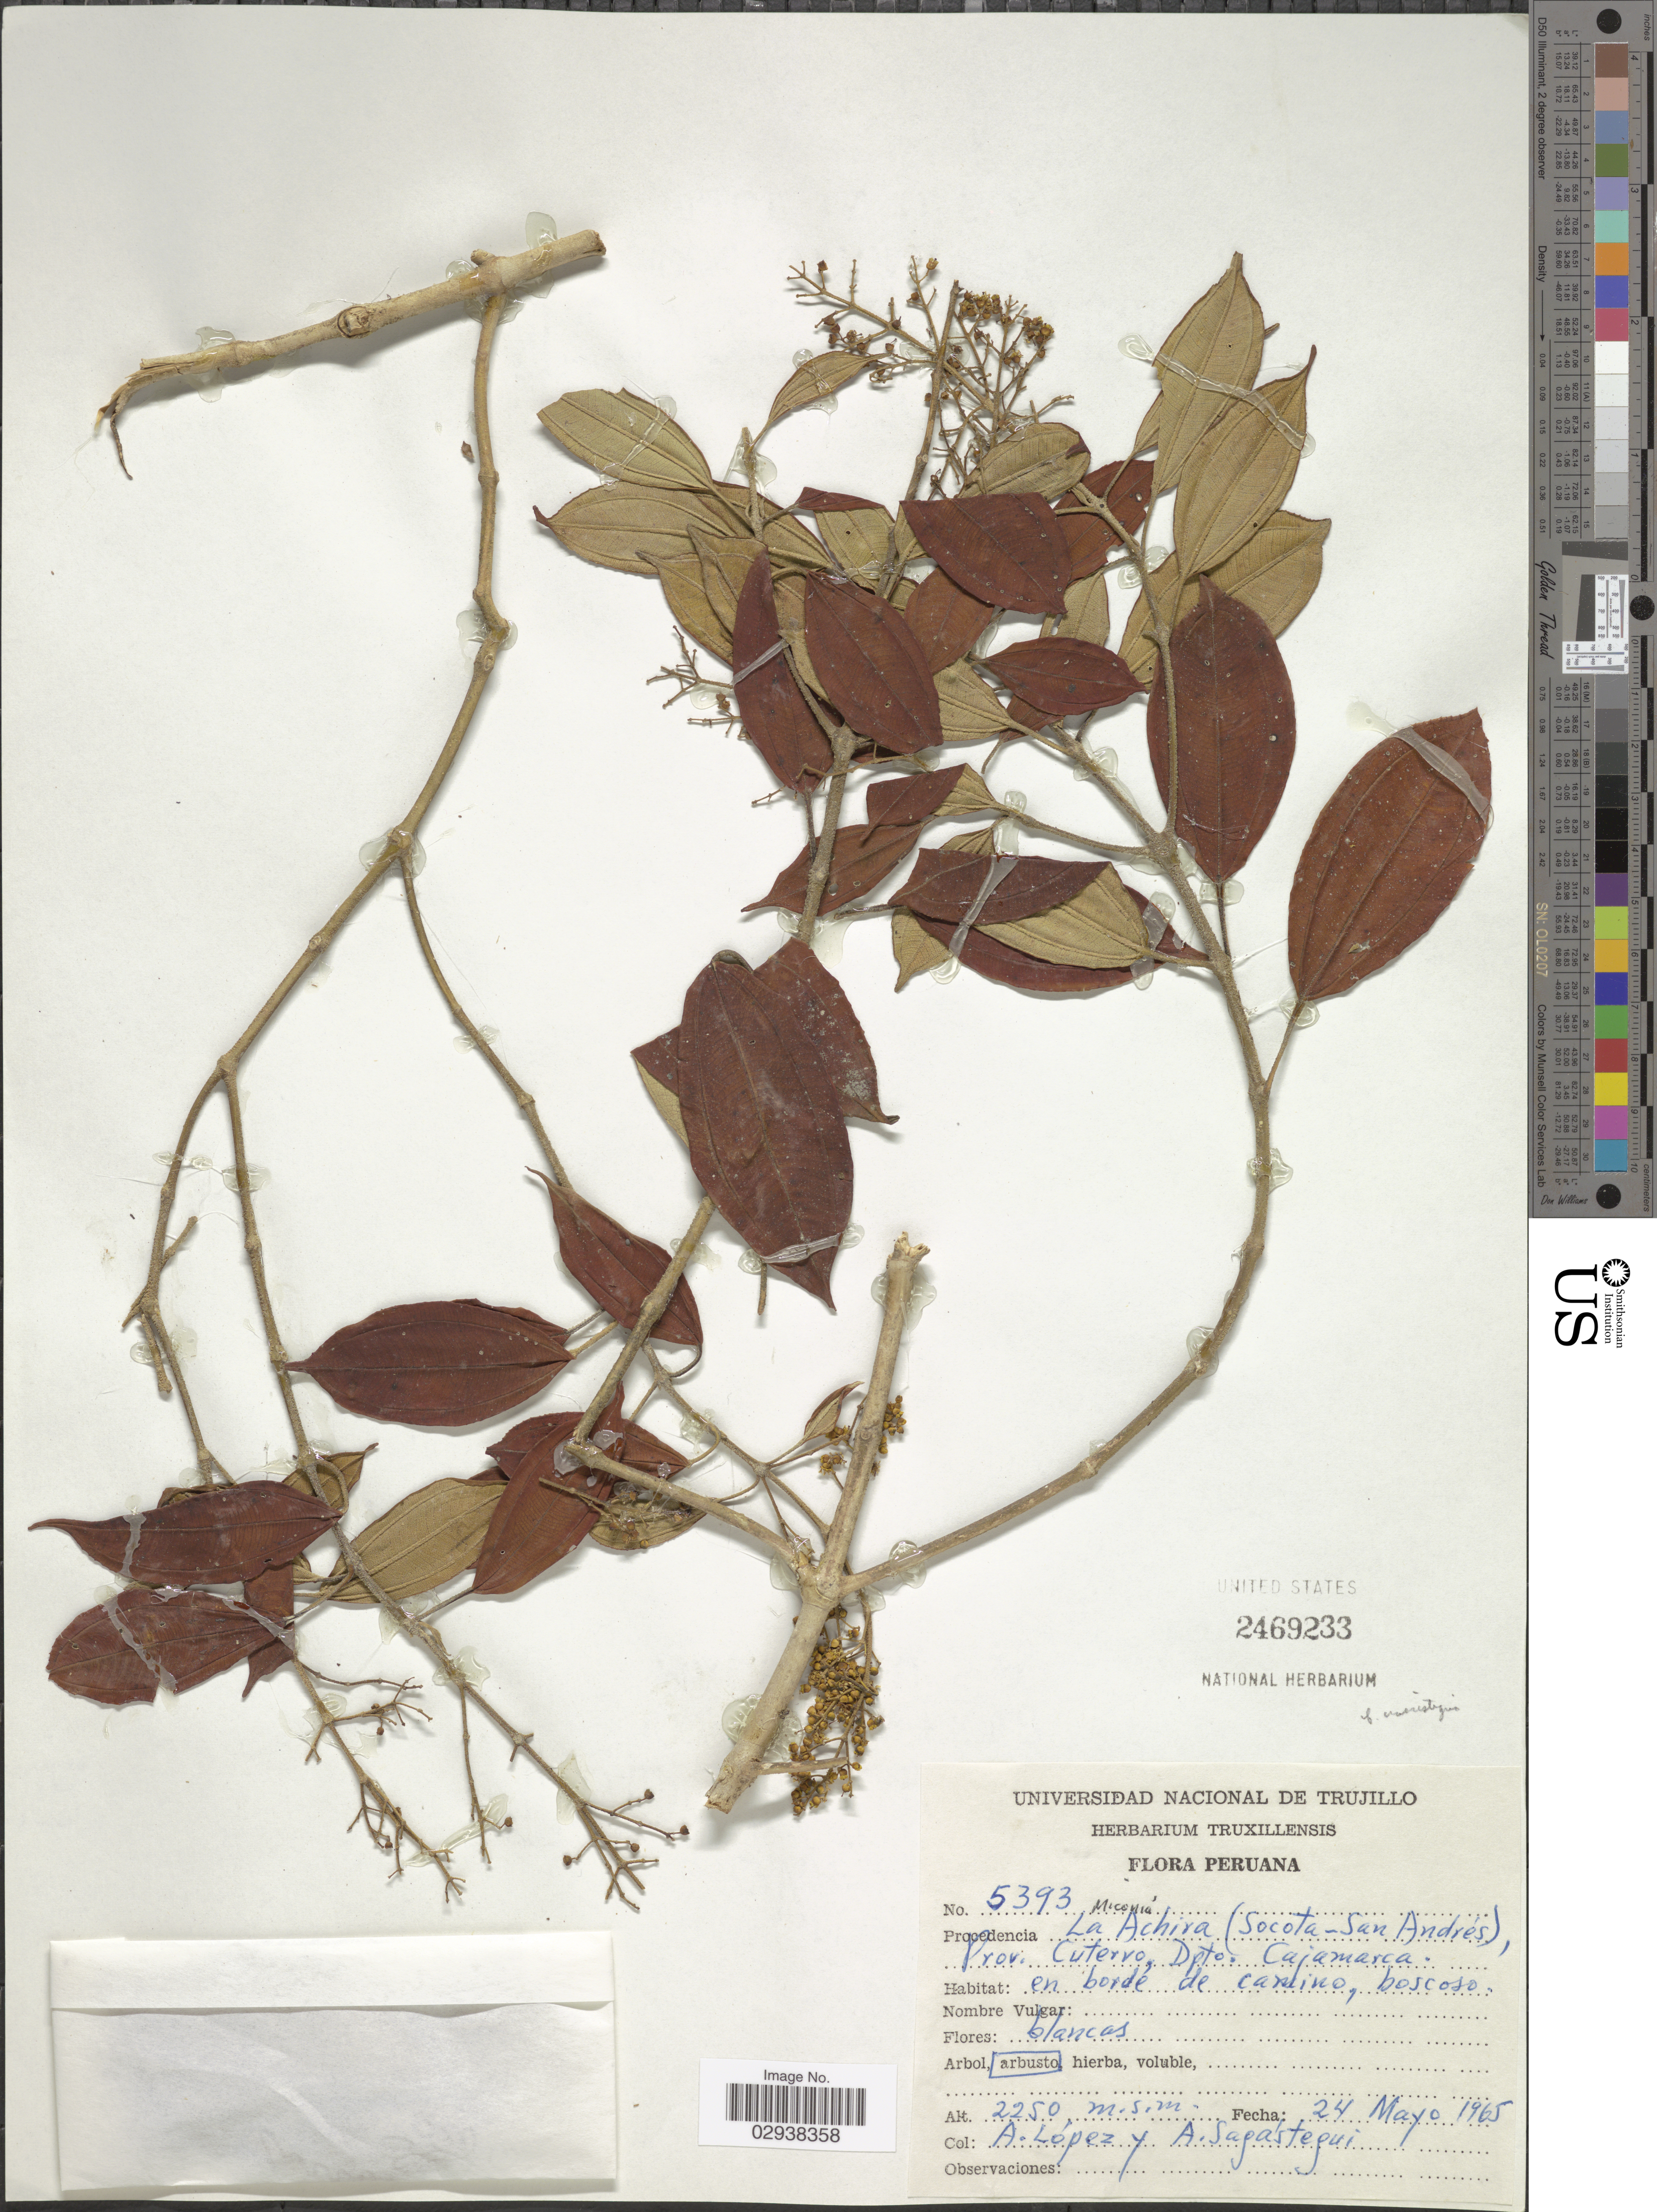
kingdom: Plantae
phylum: Tracheophyta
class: Magnoliopsida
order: Myrtales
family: Melastomataceae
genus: Miconia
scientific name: Miconia crassistigma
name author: Cogn.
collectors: A. López & A. Sagastegui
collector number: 5393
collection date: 1965-05-24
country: Peru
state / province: Cajamarca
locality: La Achira (Socota-San Andres), Prov. Cutervo, Dpto. Cajamarca.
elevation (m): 2250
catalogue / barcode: US 2469233